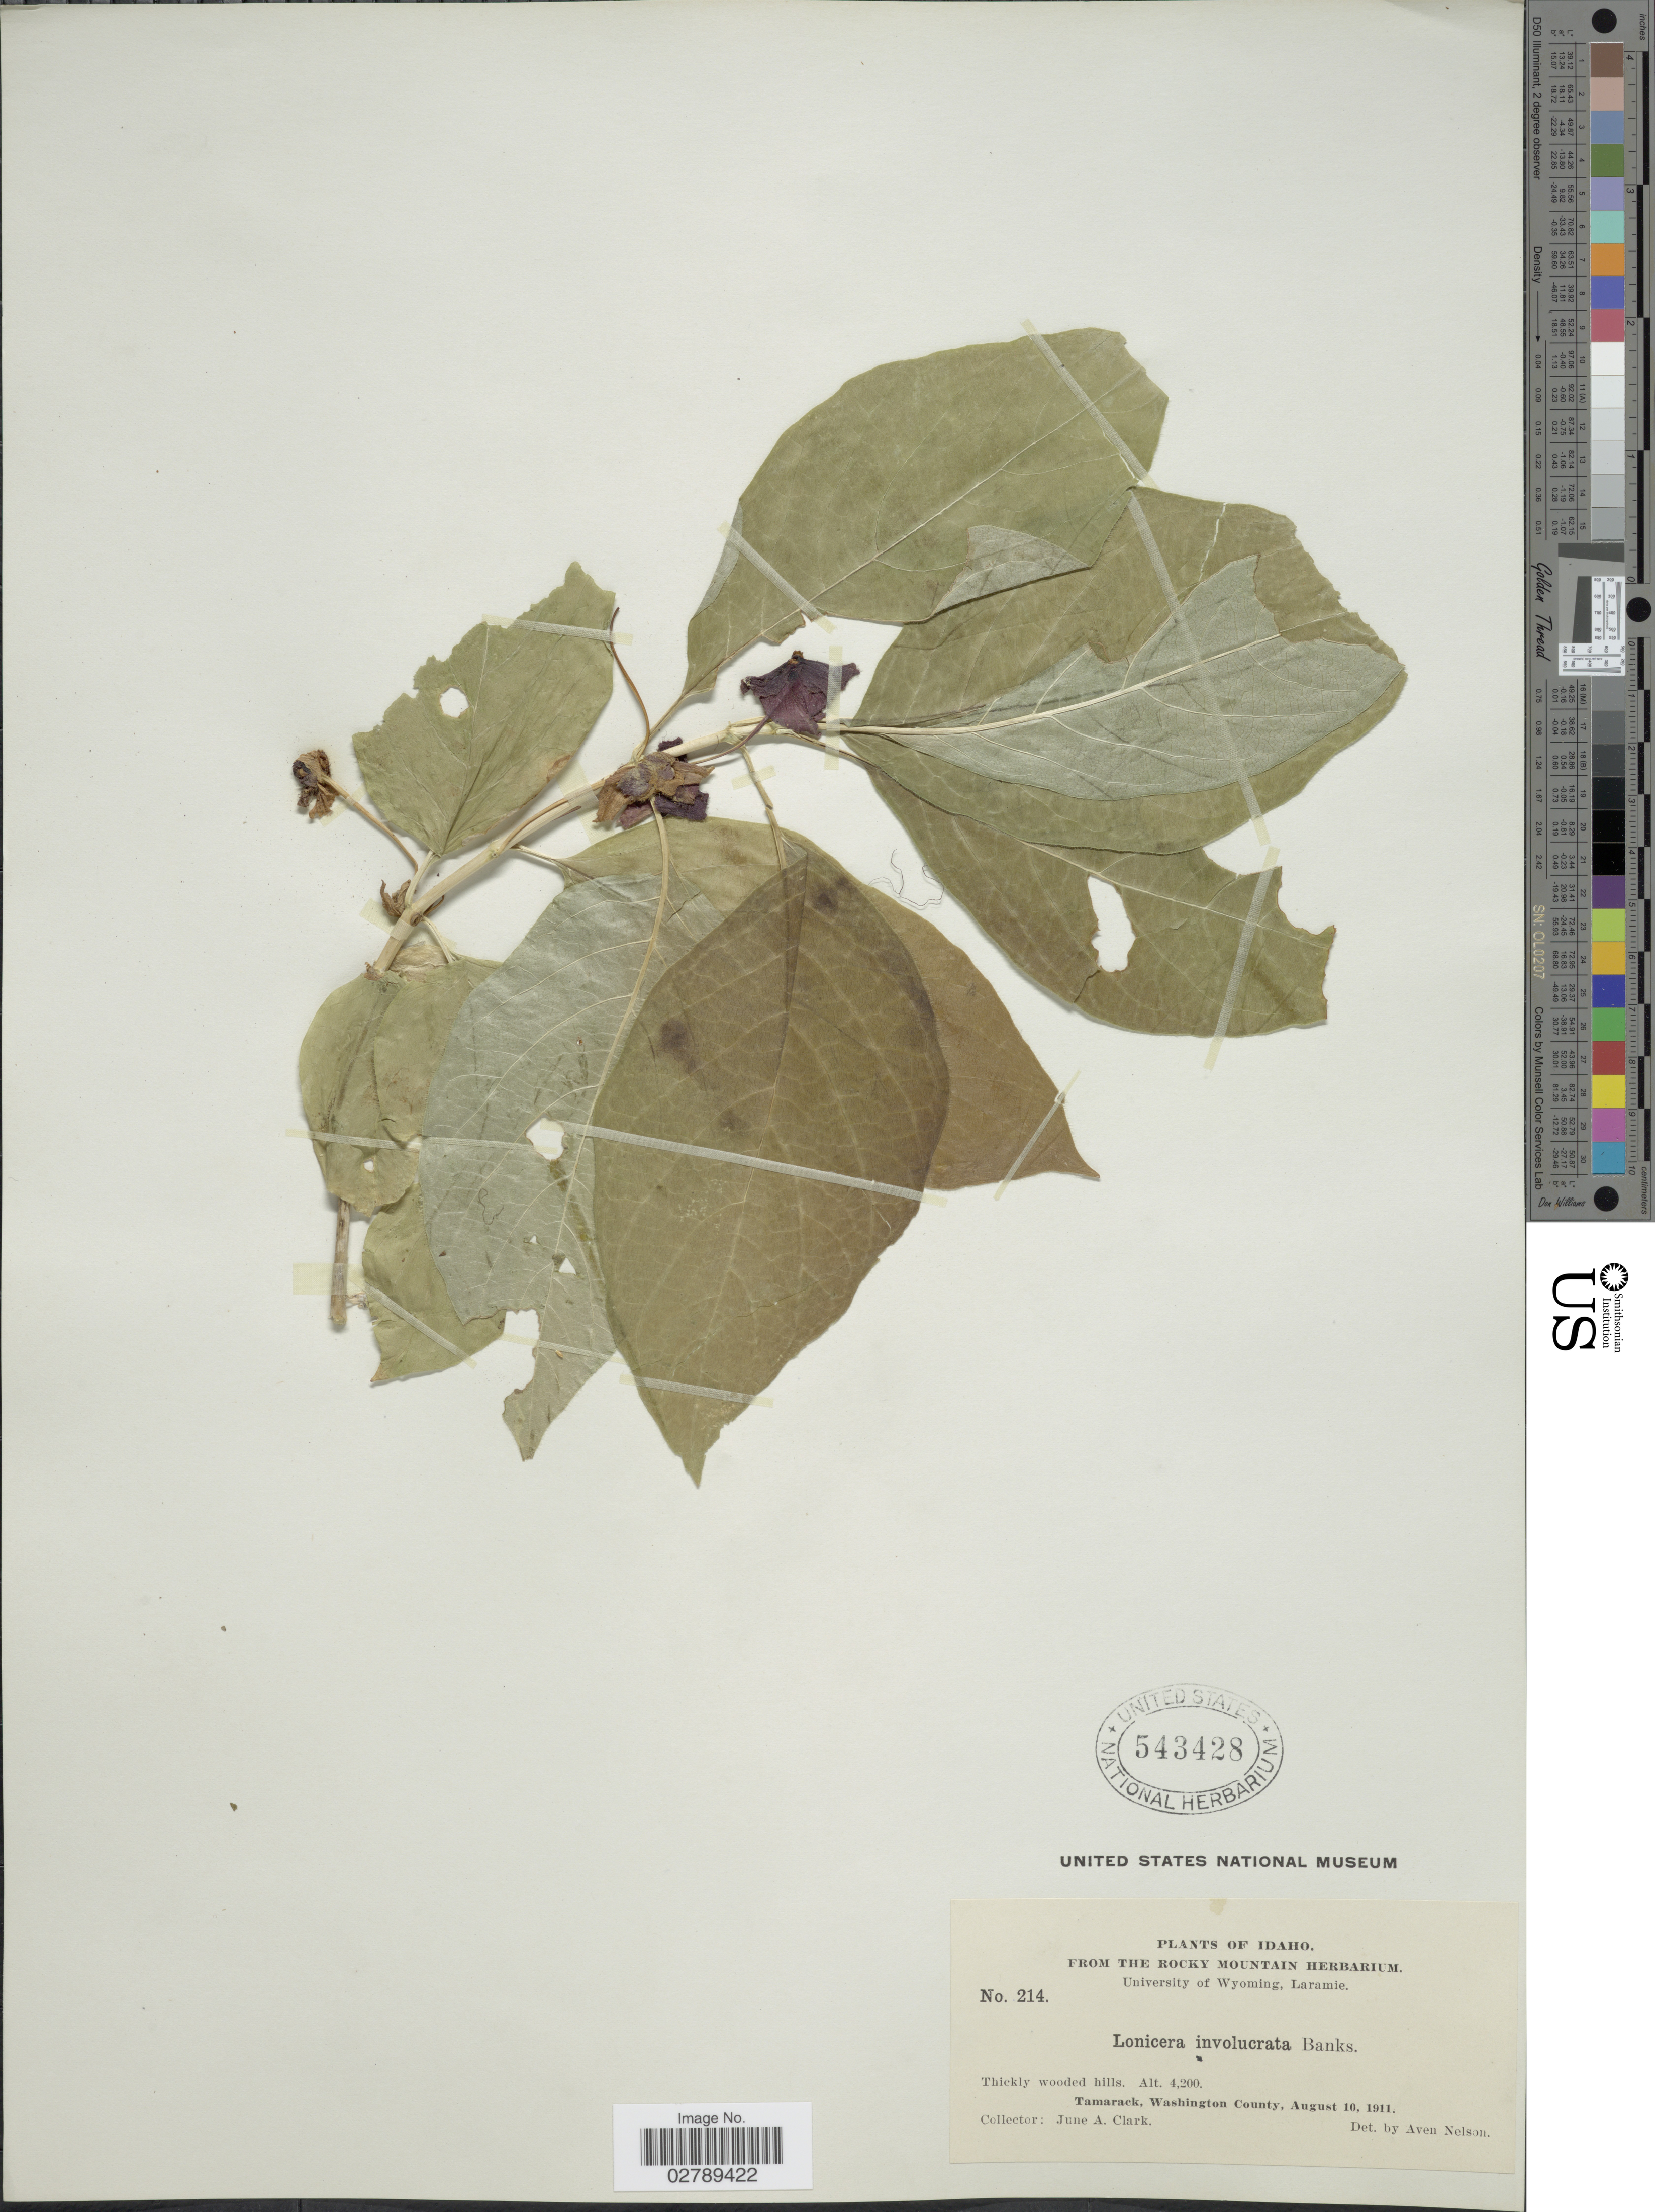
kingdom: Plantae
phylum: Tracheophyta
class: Magnoliopsida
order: Dipsacales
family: Caprifoliaceae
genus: Lonicera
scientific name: Lonicera involucrata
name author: (Richardson) Banks ex Spreng.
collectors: J. A. Clark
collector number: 214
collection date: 1911-08-10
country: United States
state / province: Idaho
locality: Tamarack, Washington County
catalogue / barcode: US 543428